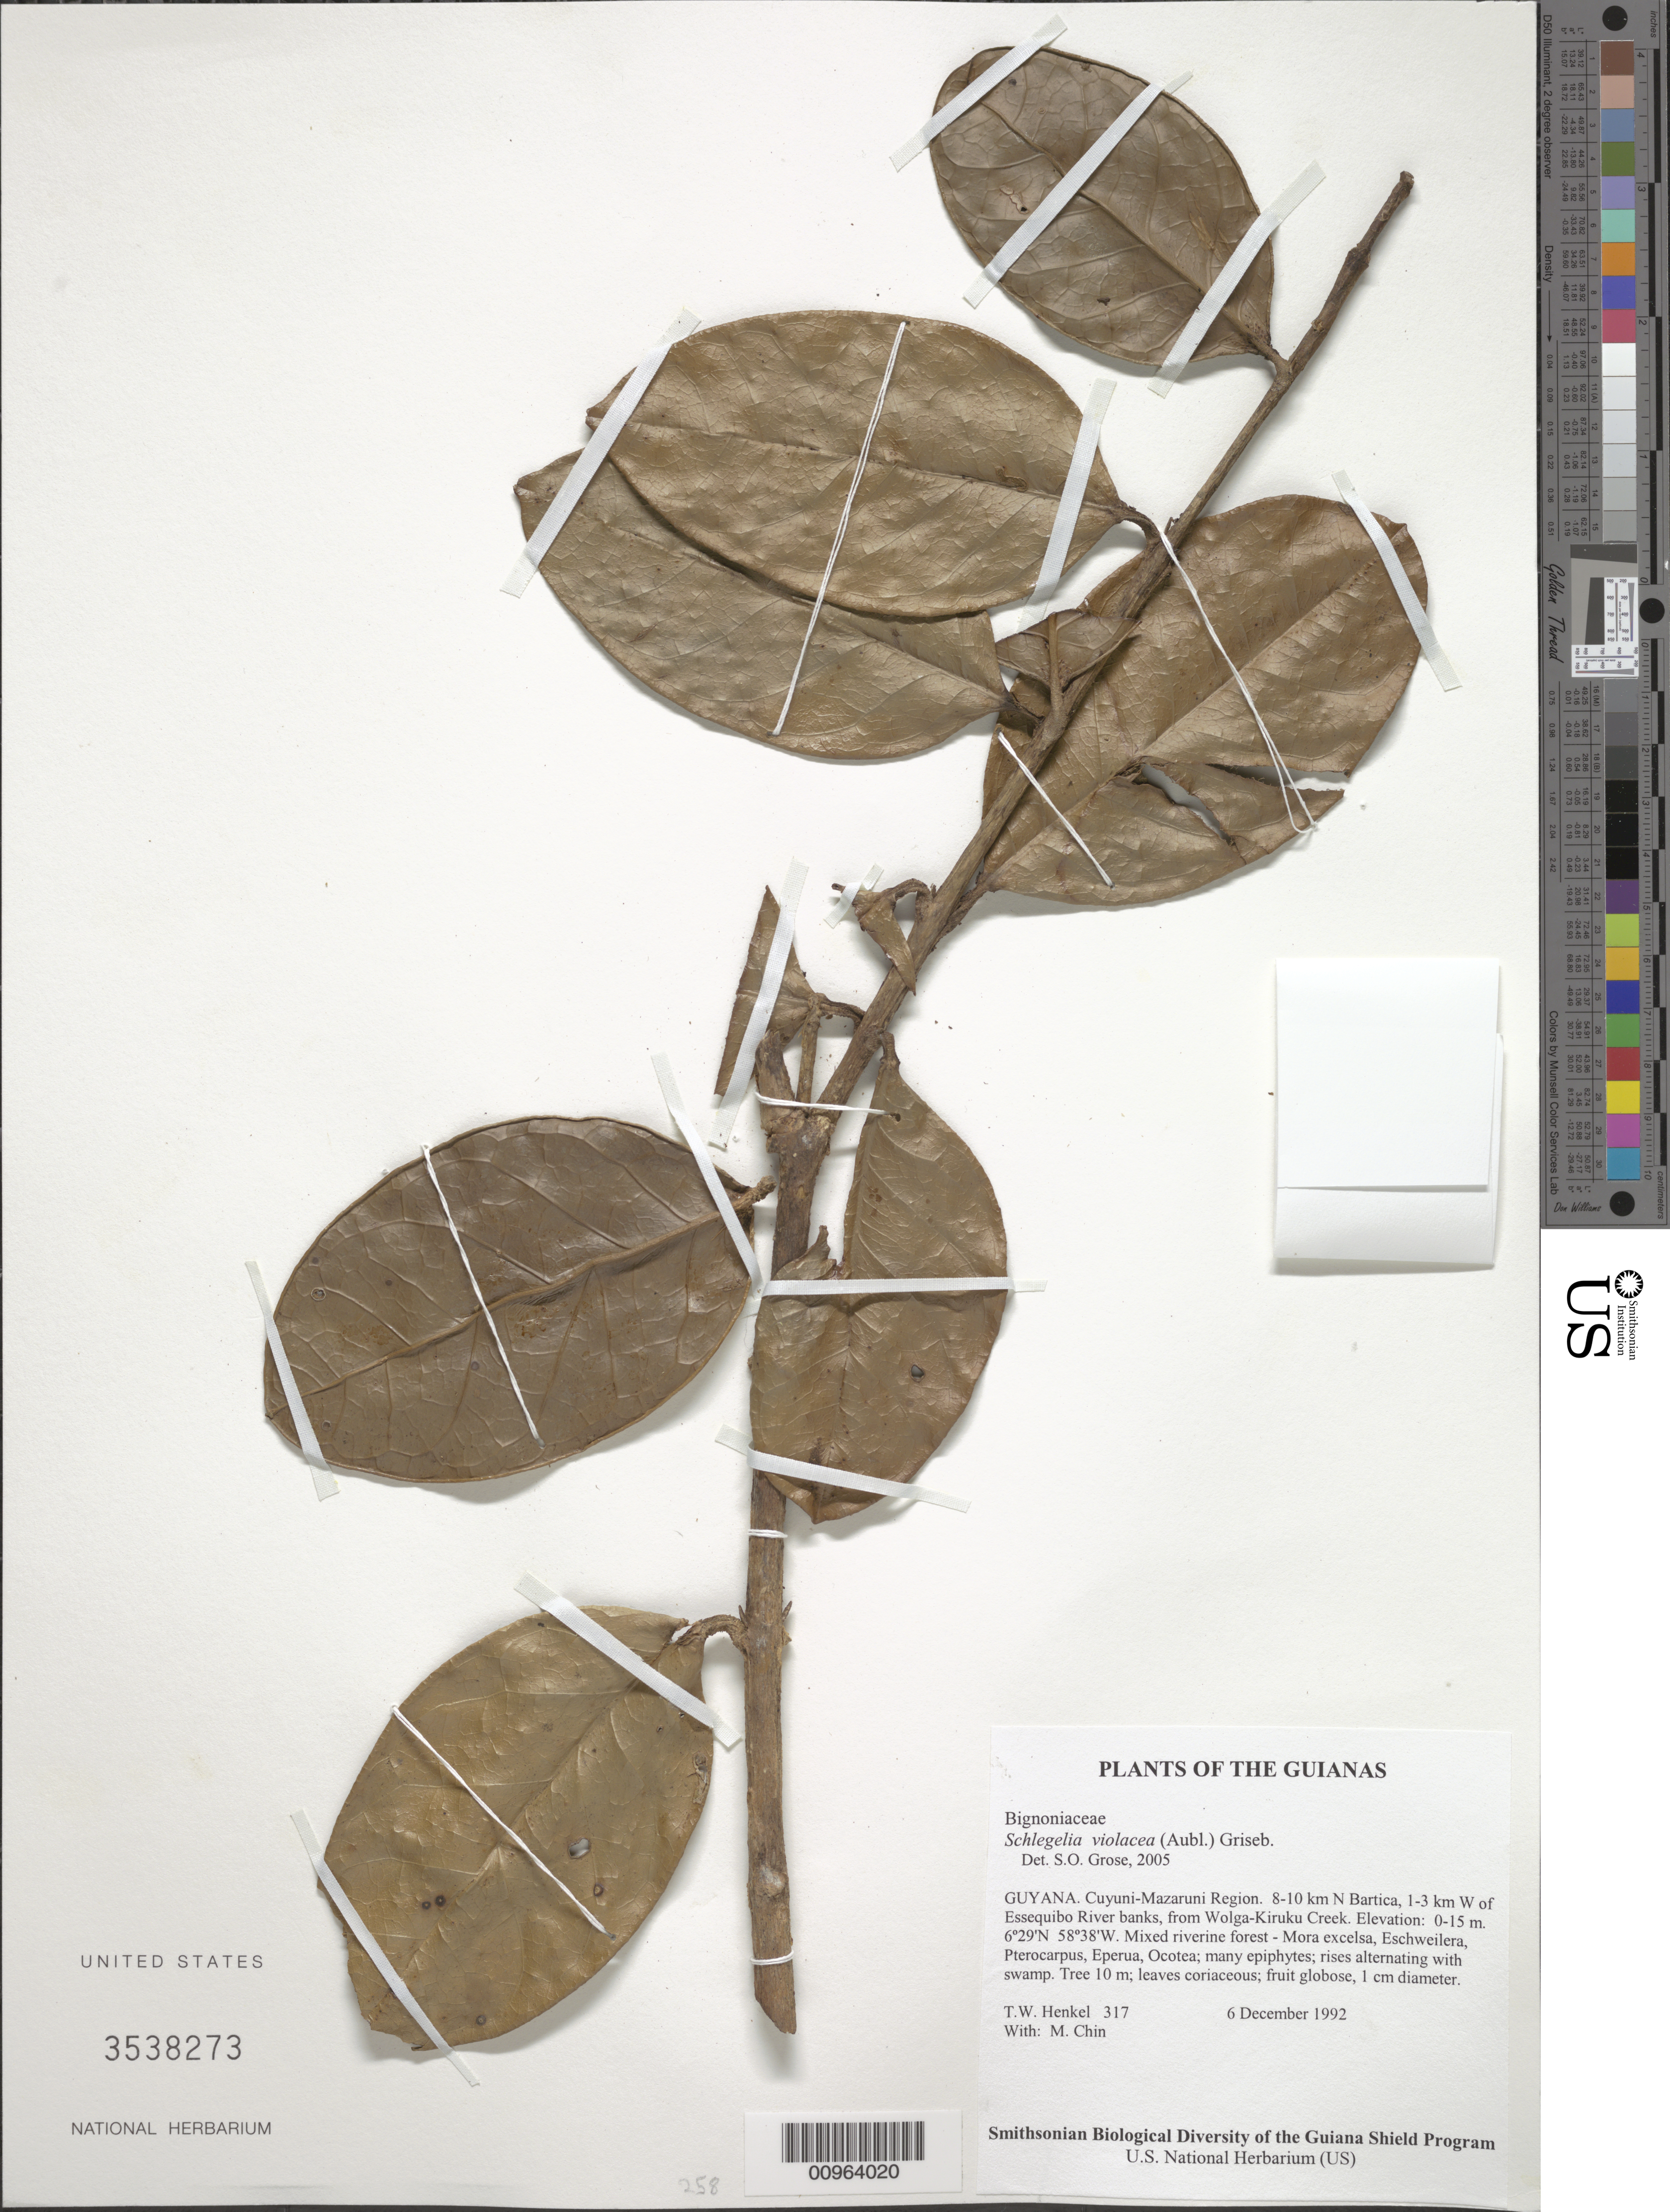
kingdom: Plantae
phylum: Tracheophyta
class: Magnoliopsida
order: Lamiales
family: Schlegeliaceae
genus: Schlegelia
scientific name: Schlegelia violacea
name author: (Aubl.) Griseb.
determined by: Grose, S. O.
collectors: T. Henkel & M. Chin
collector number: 317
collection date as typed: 6 December 1992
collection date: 1992-12-06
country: Guyana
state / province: Cuyuni-Mazaruni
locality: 8-10 km N Bartica, 1-3 km W of Essequibo River banks, from Wolga-Kiruku Creek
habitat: Mixed riverine forest - Mora excelsa, Eschweilera, Pterocarpus, Eperua, Ocotea; many epiphytes; rises alternating with swamp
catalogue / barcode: US 3538273